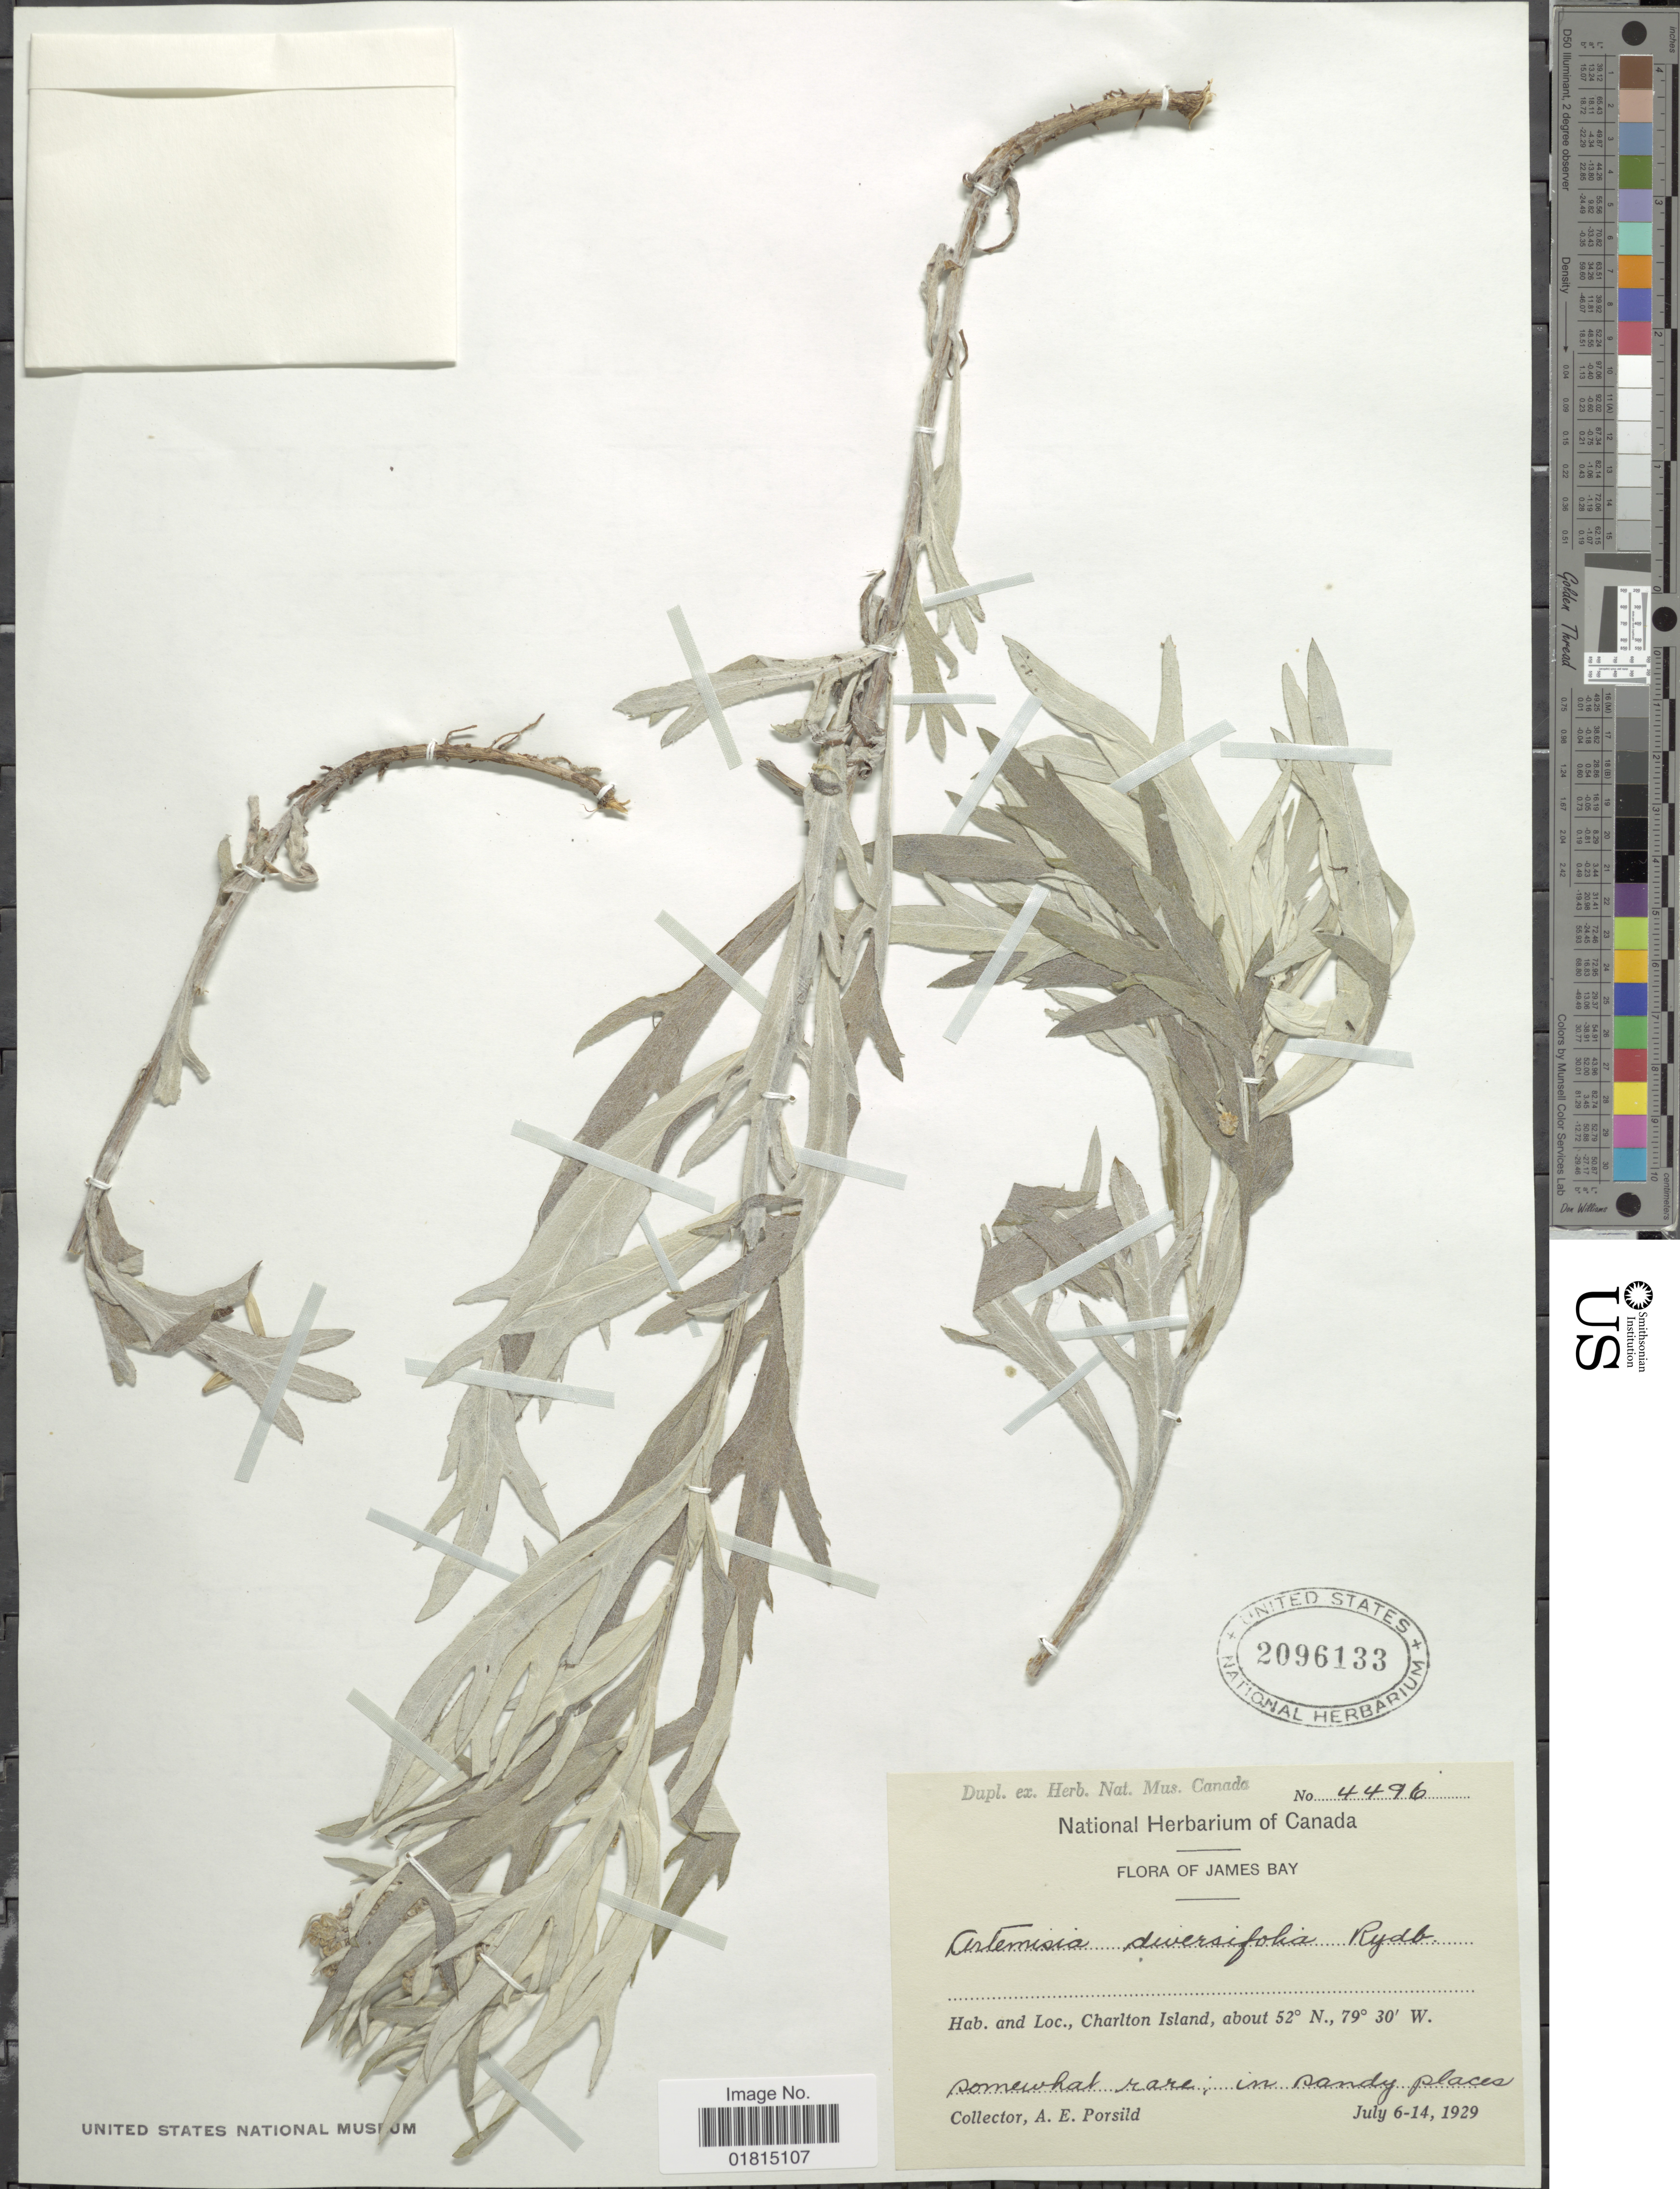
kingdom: Plantae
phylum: Tracheophyta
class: Magnoliopsida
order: Asterales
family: Asteraceae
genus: Artemisia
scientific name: Artemisia diversifolia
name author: Rydb.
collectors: A. E. Porsild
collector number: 4496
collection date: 1929-07-06/1929-07-14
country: Canada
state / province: Nunavut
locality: James Bay. Charlton Island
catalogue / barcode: US 2096133